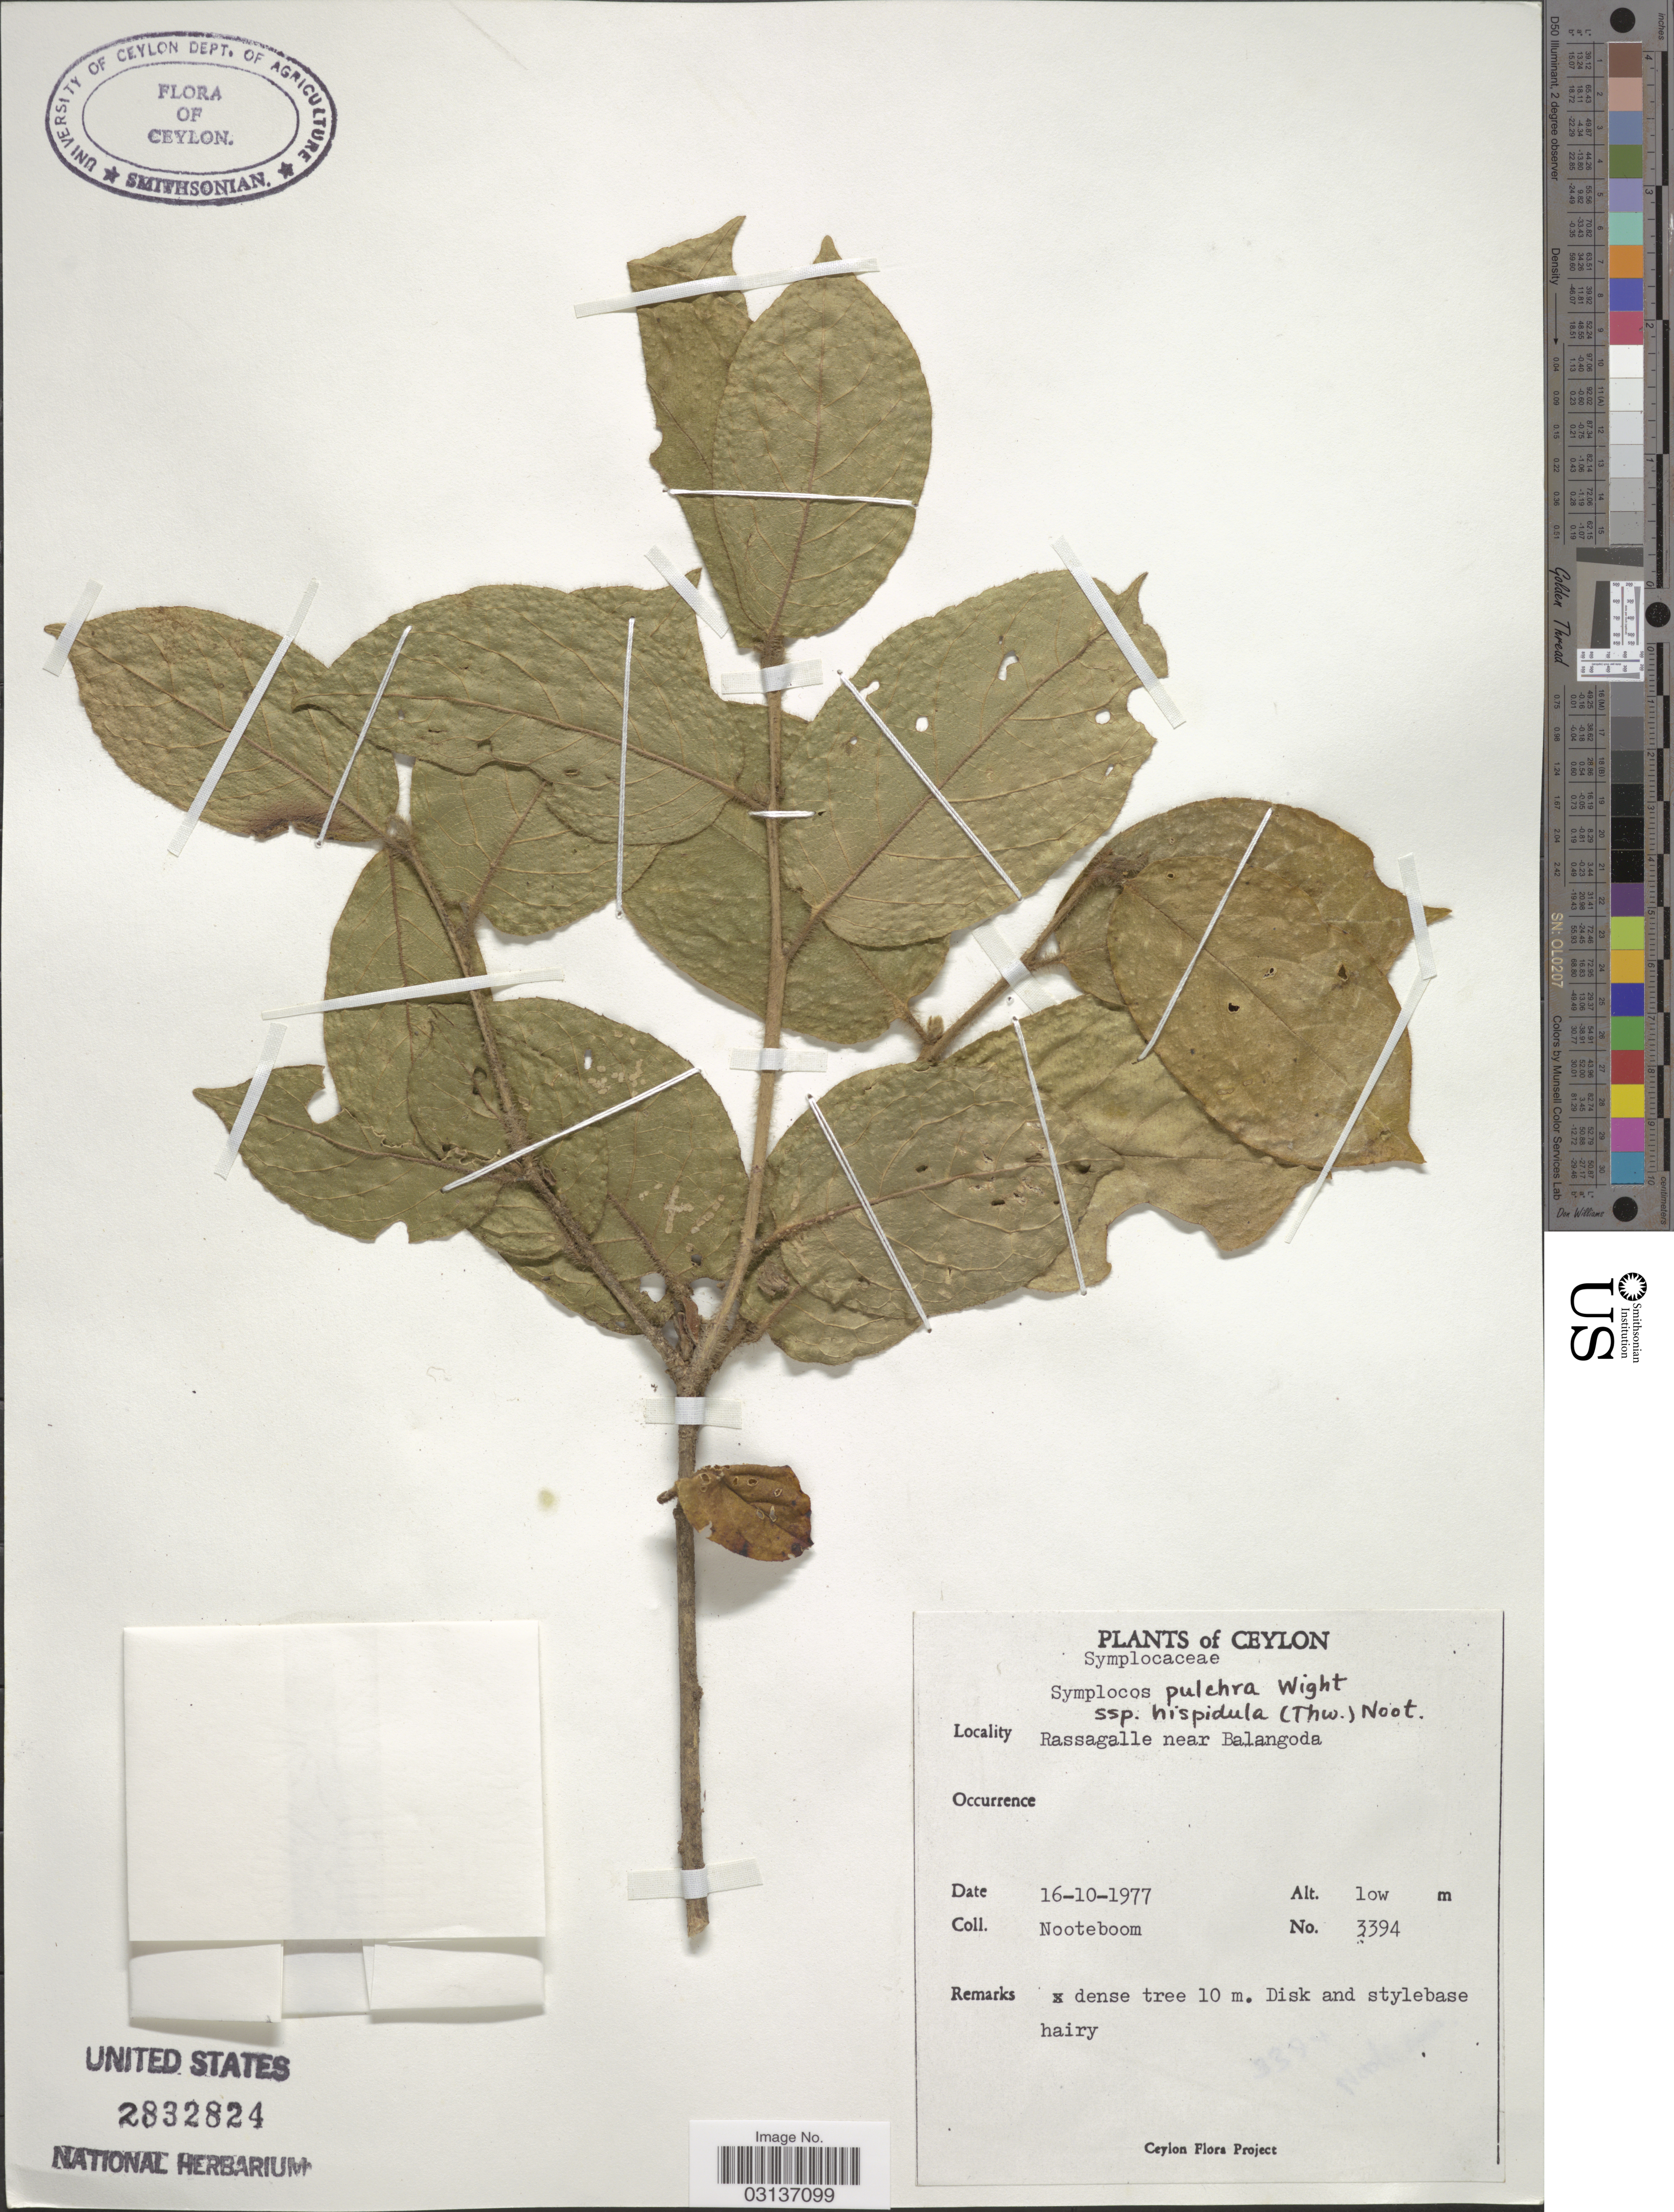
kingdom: Plantae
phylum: Tracheophyta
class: Magnoliopsida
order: Ericales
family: Symplocaceae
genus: Symplocos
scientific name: Symplocos pulchra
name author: Wight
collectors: Nooteboom, --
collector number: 3394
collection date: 1977-10-16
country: Sri Lanka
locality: Ceylon. Rassagalle near Balangoda.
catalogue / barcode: US 2832824